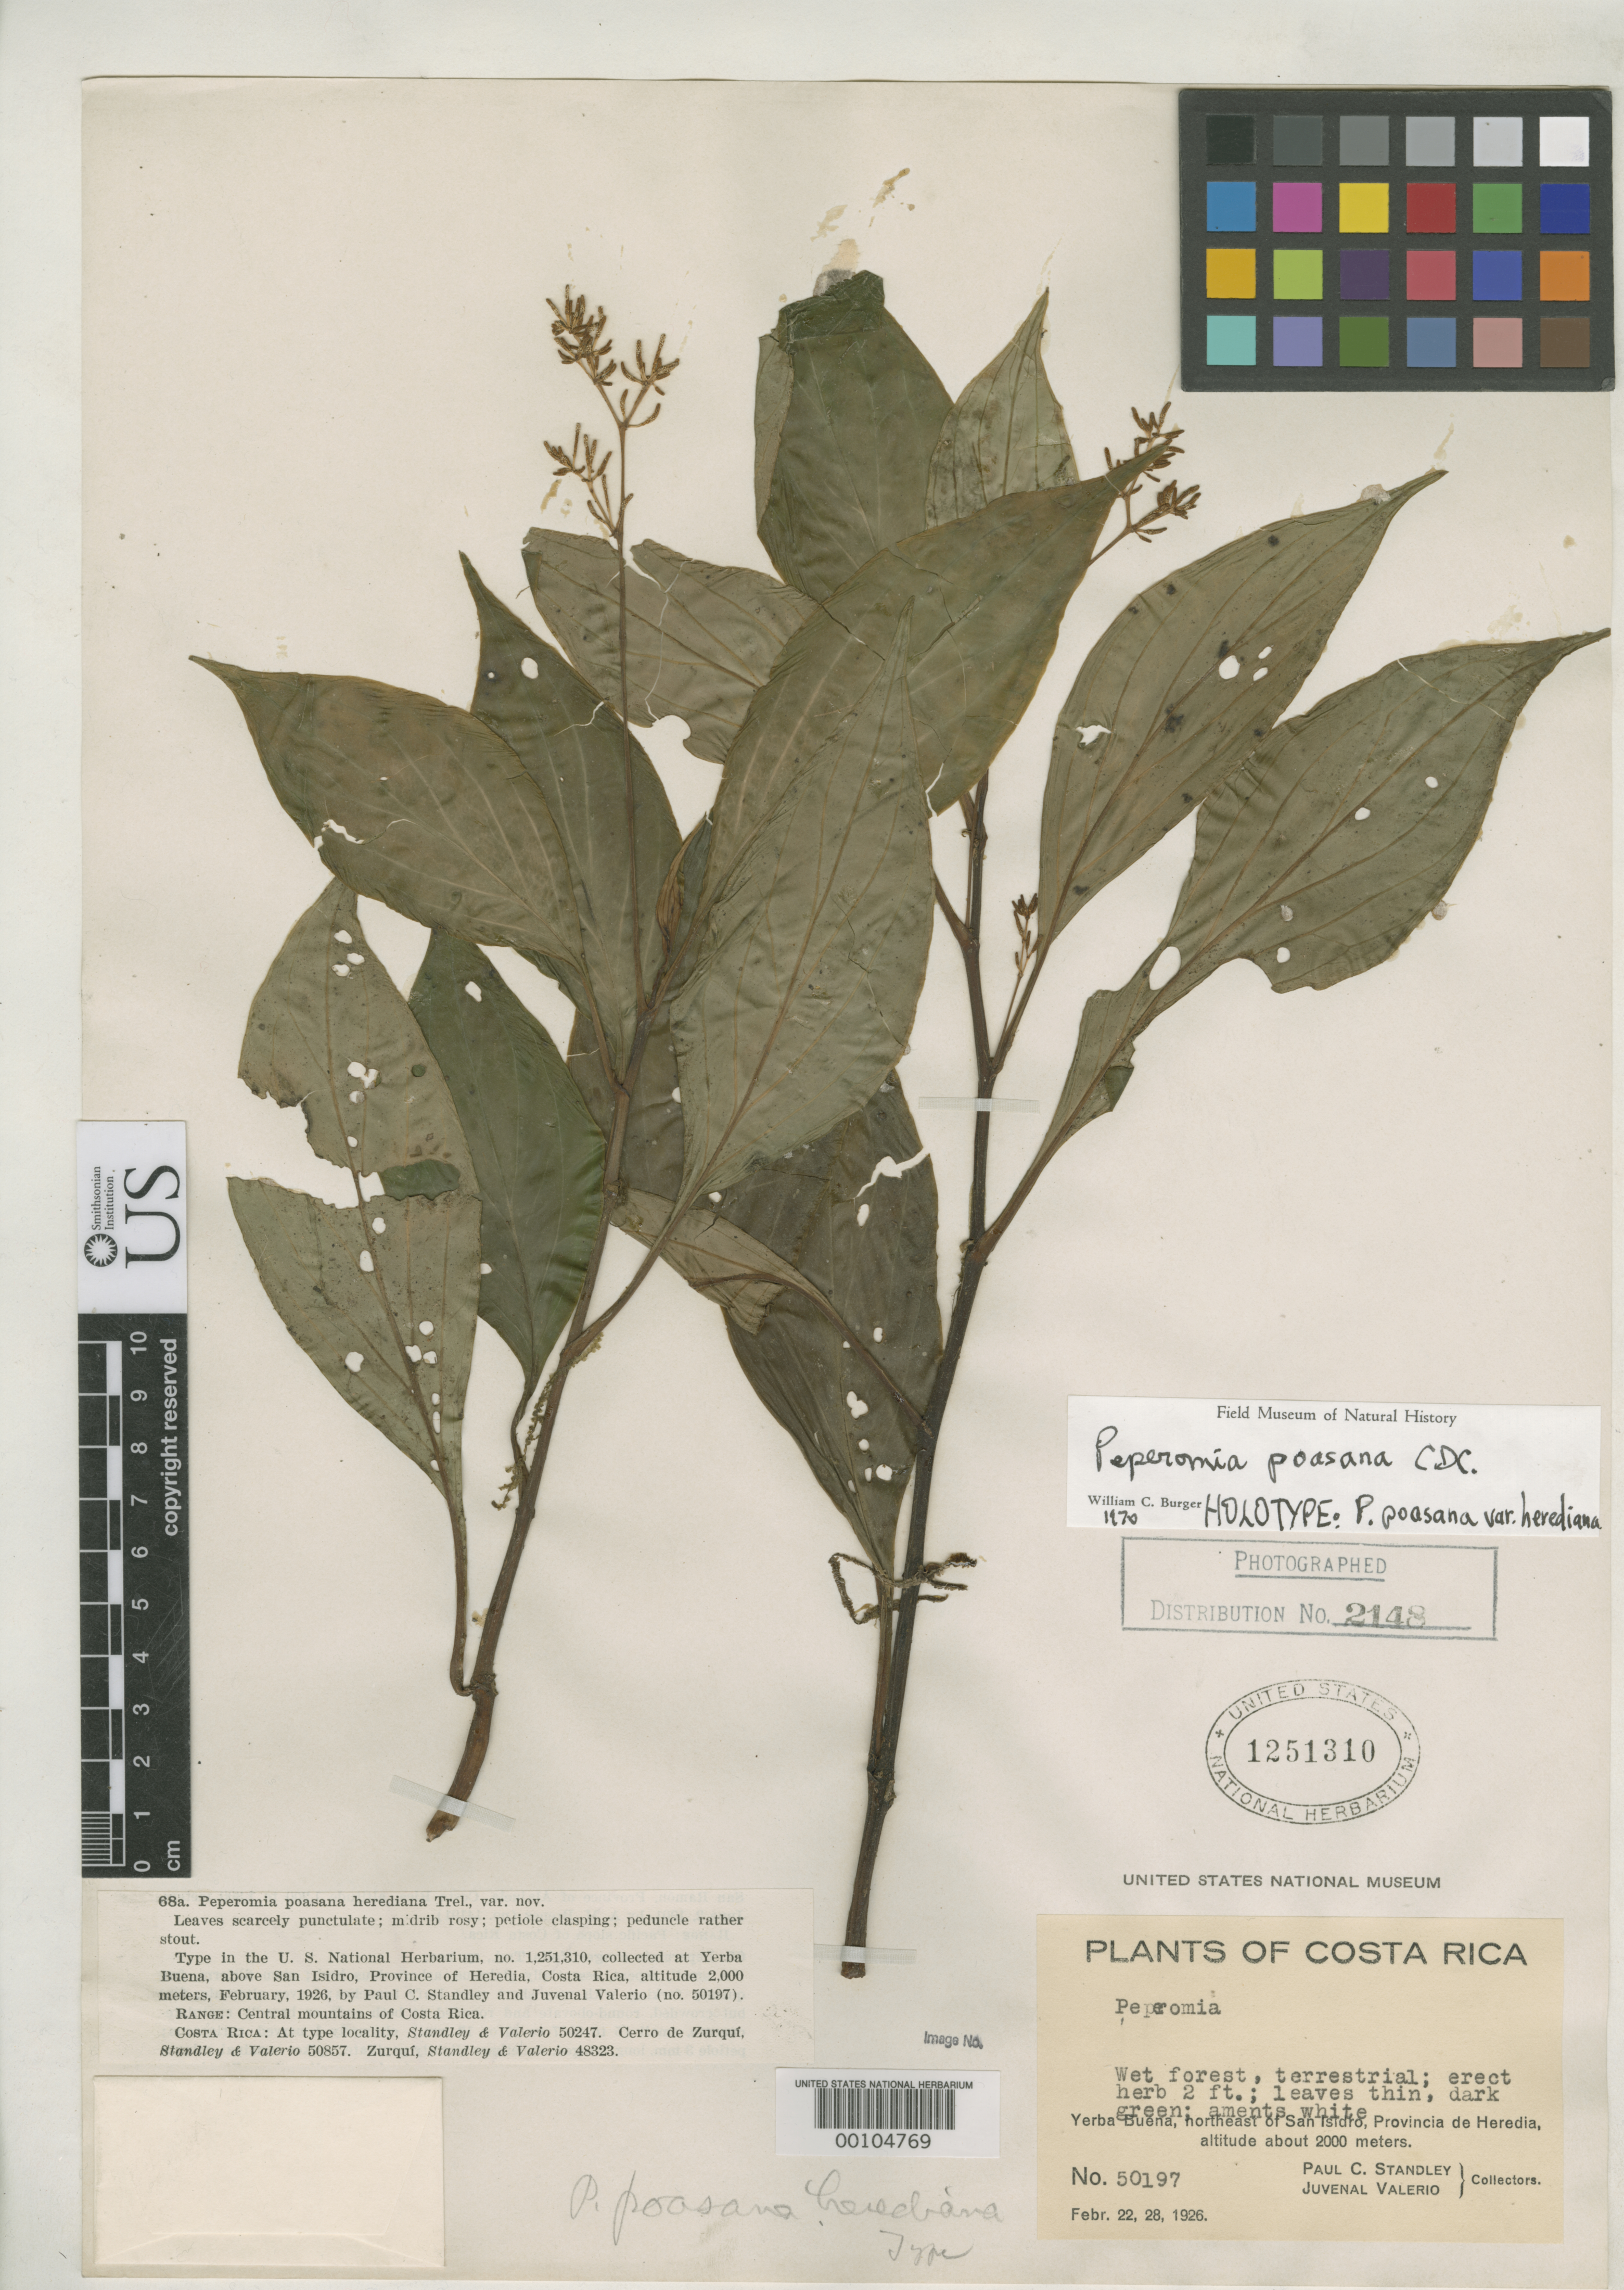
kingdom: Plantae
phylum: Tracheophyta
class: Magnoliopsida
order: Piperales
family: Piperaceae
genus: Peperomia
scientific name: Peperomia poasana var. herediana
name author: Trel.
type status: Holotype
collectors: P. C. Standley & J. Valerio R.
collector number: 50197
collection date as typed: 22 Feb 1926 to 28 Feb 1926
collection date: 1926-02-22/1926-02-28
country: Costa Rica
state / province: Heredia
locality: Yerba Buena, NE of San Isidro.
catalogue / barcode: US 1251310